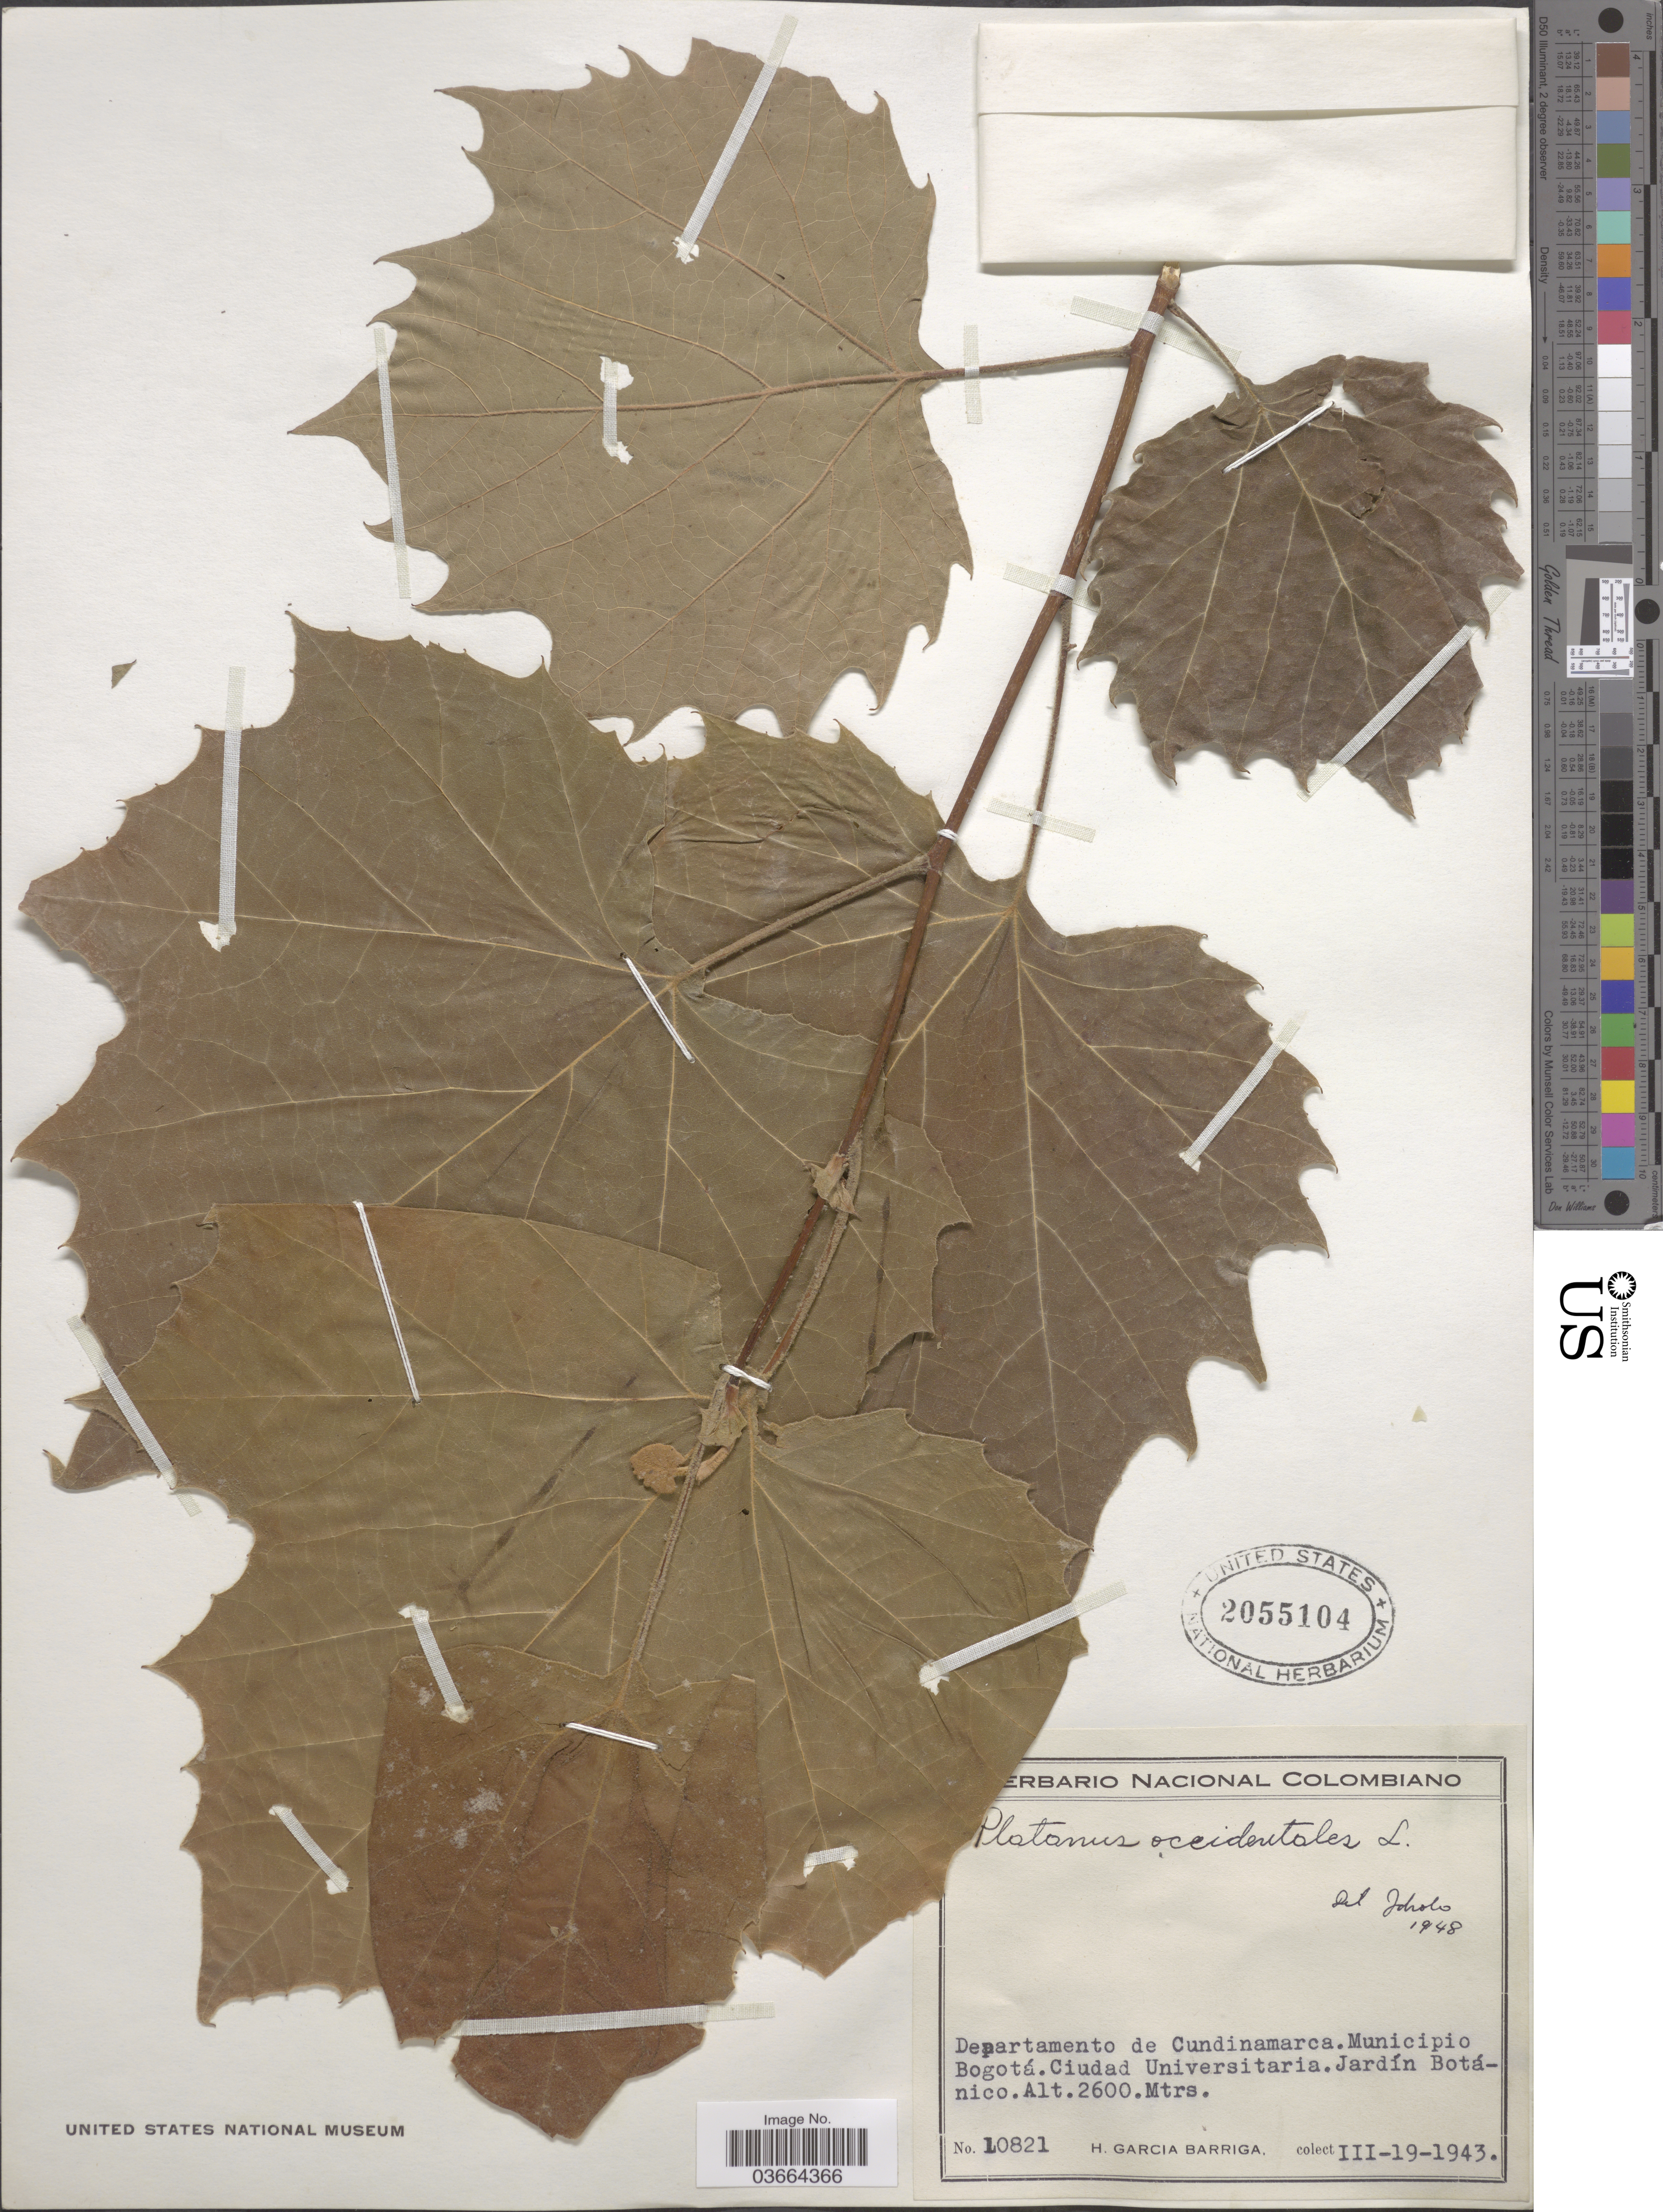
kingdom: Plantae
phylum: Tracheophyta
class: Magnoliopsida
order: Proteales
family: Platanaceae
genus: Platanus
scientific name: Platanus x acerifolia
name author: (Aiton) Willd.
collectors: H. García Barriga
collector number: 10821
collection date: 1943-03-19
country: Colombia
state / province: Cundinamarca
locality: Departamento de Cundinamarca. Municipio Bogotá. Ciudad Universitaria. Jardín Botánico.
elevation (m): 2600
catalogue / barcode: US 2055104